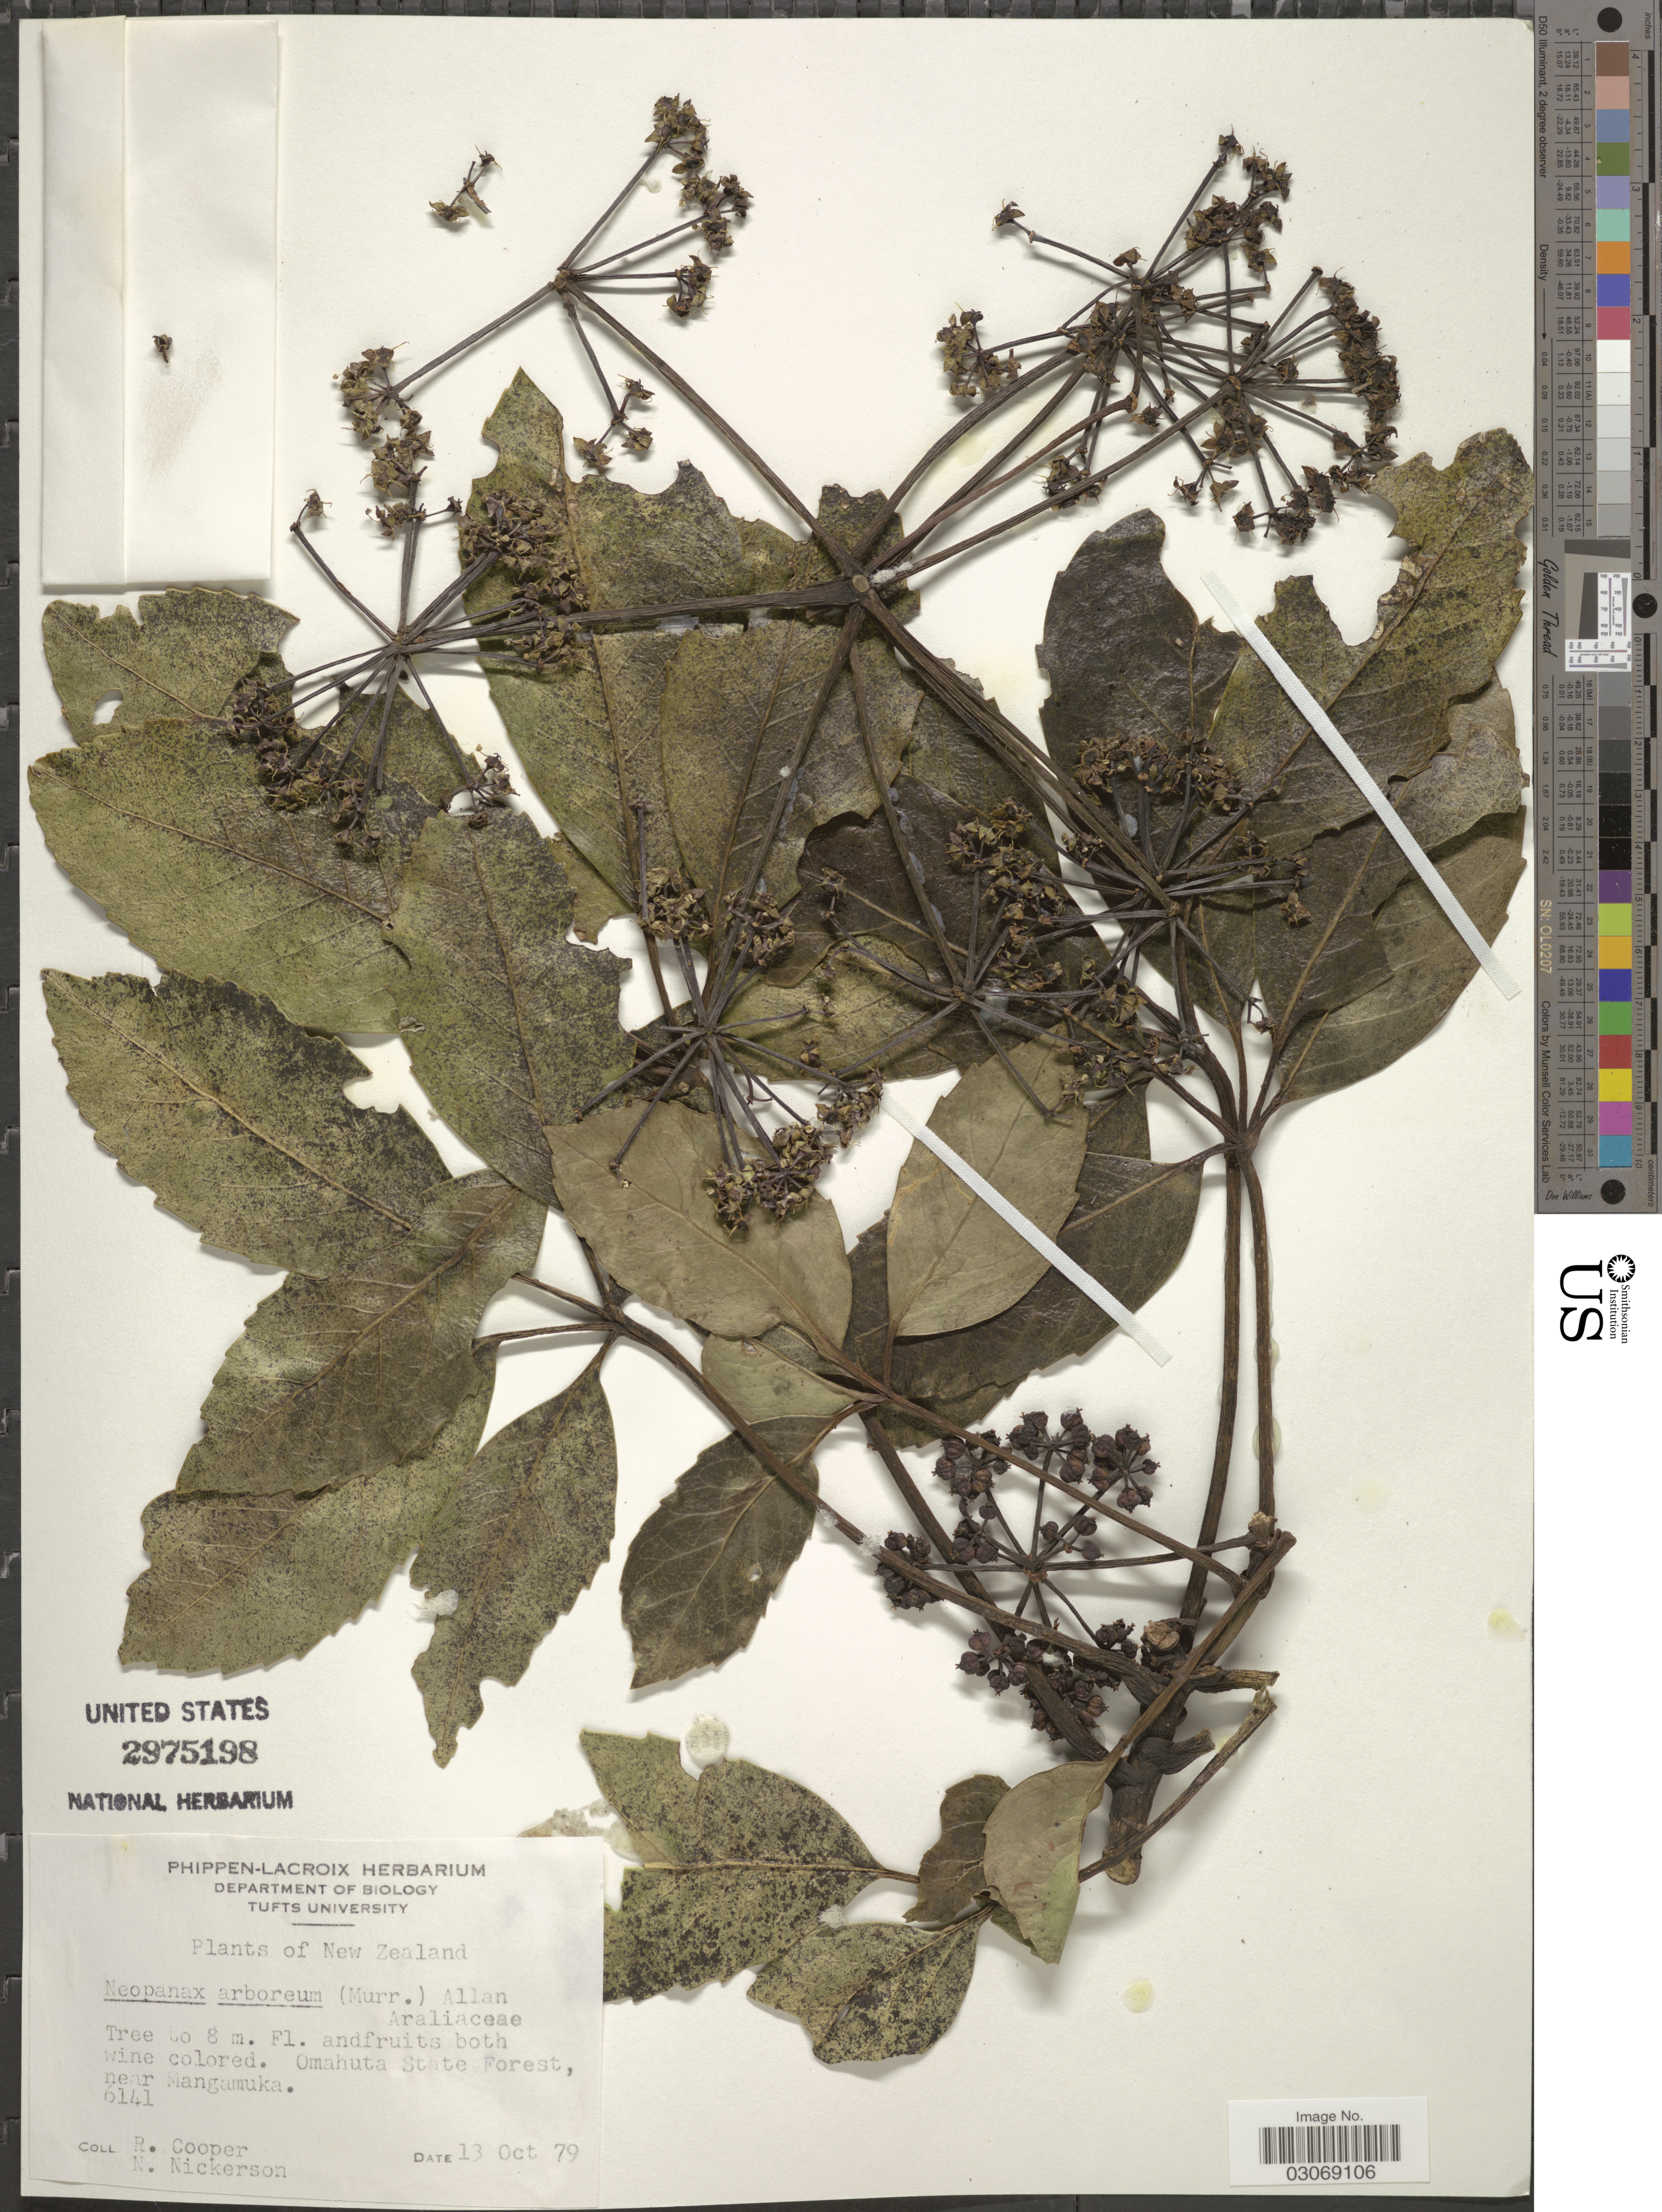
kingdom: Plantae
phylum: Tracheophyta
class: Magnoliopsida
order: Apiales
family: Araliaceae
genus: Nothopanax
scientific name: Nothopanax arboreus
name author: (L. f.) Seem.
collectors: R. Cooper & N. Nickerson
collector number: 6141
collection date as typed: Transcribed d/m/y: 13/10/79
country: New Zealand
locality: Omahuta State Forest, near Mangamuka.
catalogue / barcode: US 2975198